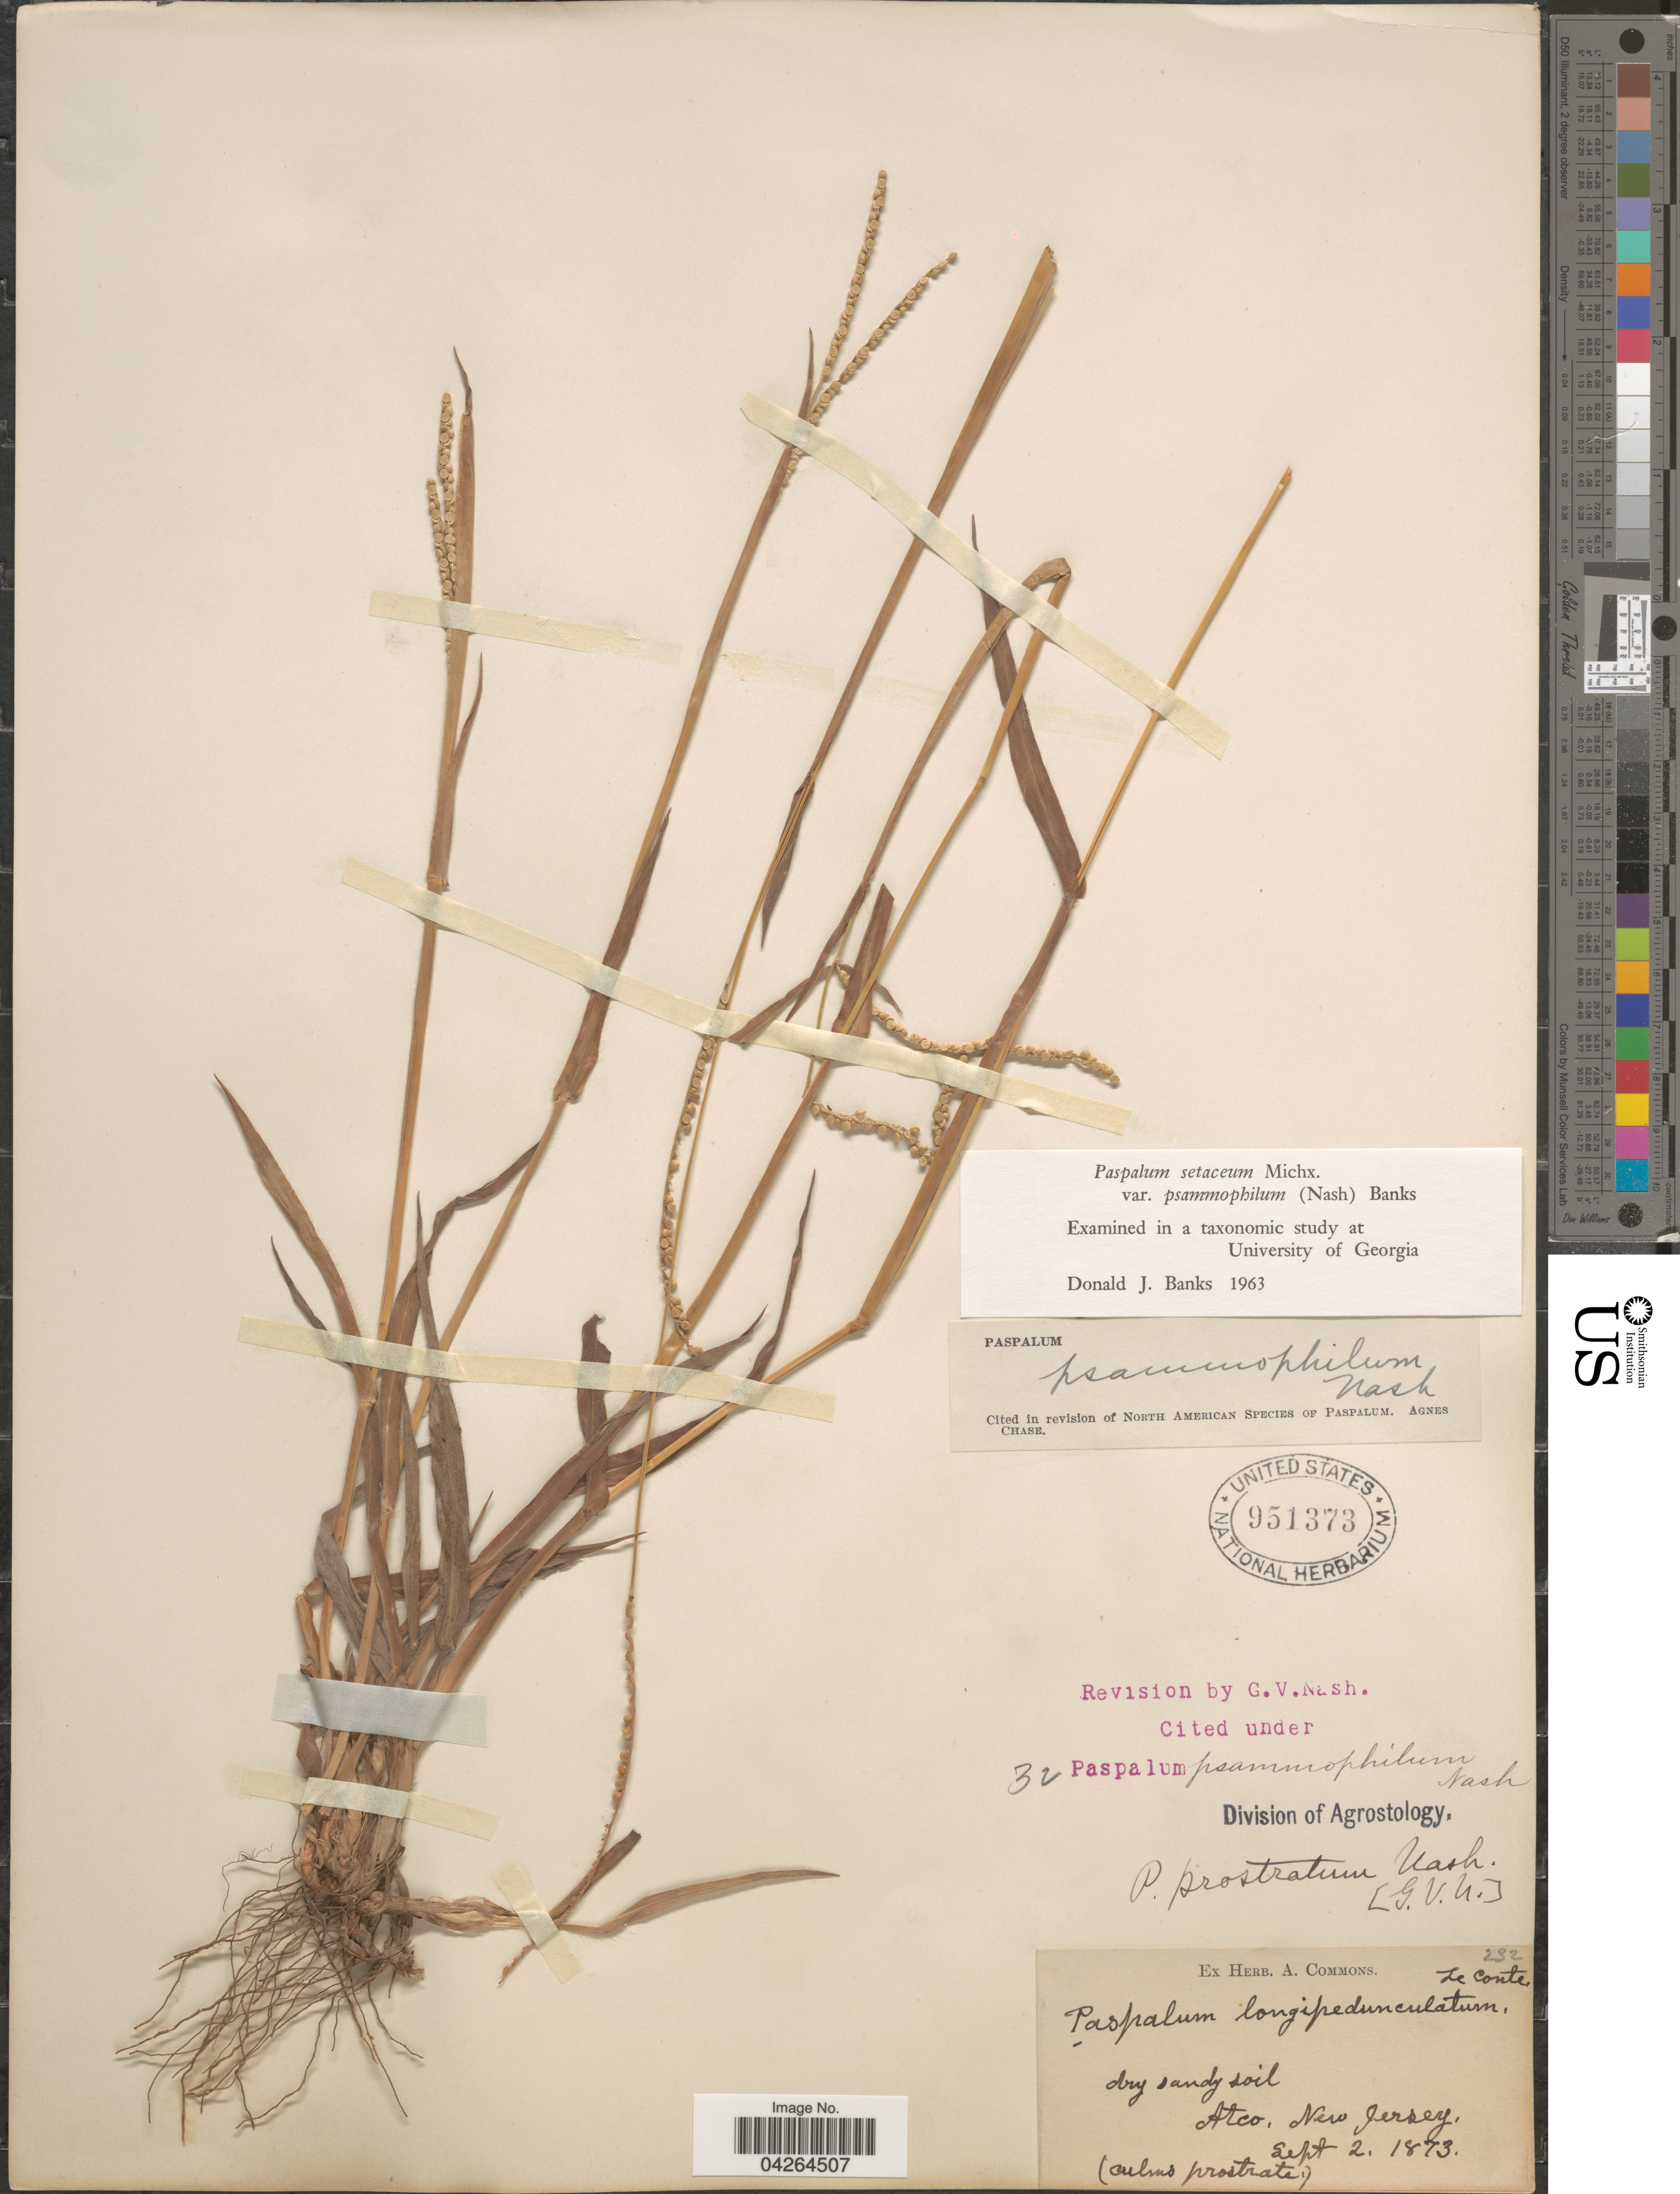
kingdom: Plantae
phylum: Tracheophyta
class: Liliopsida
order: Poales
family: Poaceae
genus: Paspalum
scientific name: Paspalum setaceum var. psammophilum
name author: (Nash ex Hitchc.) D.J. Banks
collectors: ex herb. A. Commons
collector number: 232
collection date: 1873-09-02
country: United States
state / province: New Jersey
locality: Dry sandy soil. Atco.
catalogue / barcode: US 951373